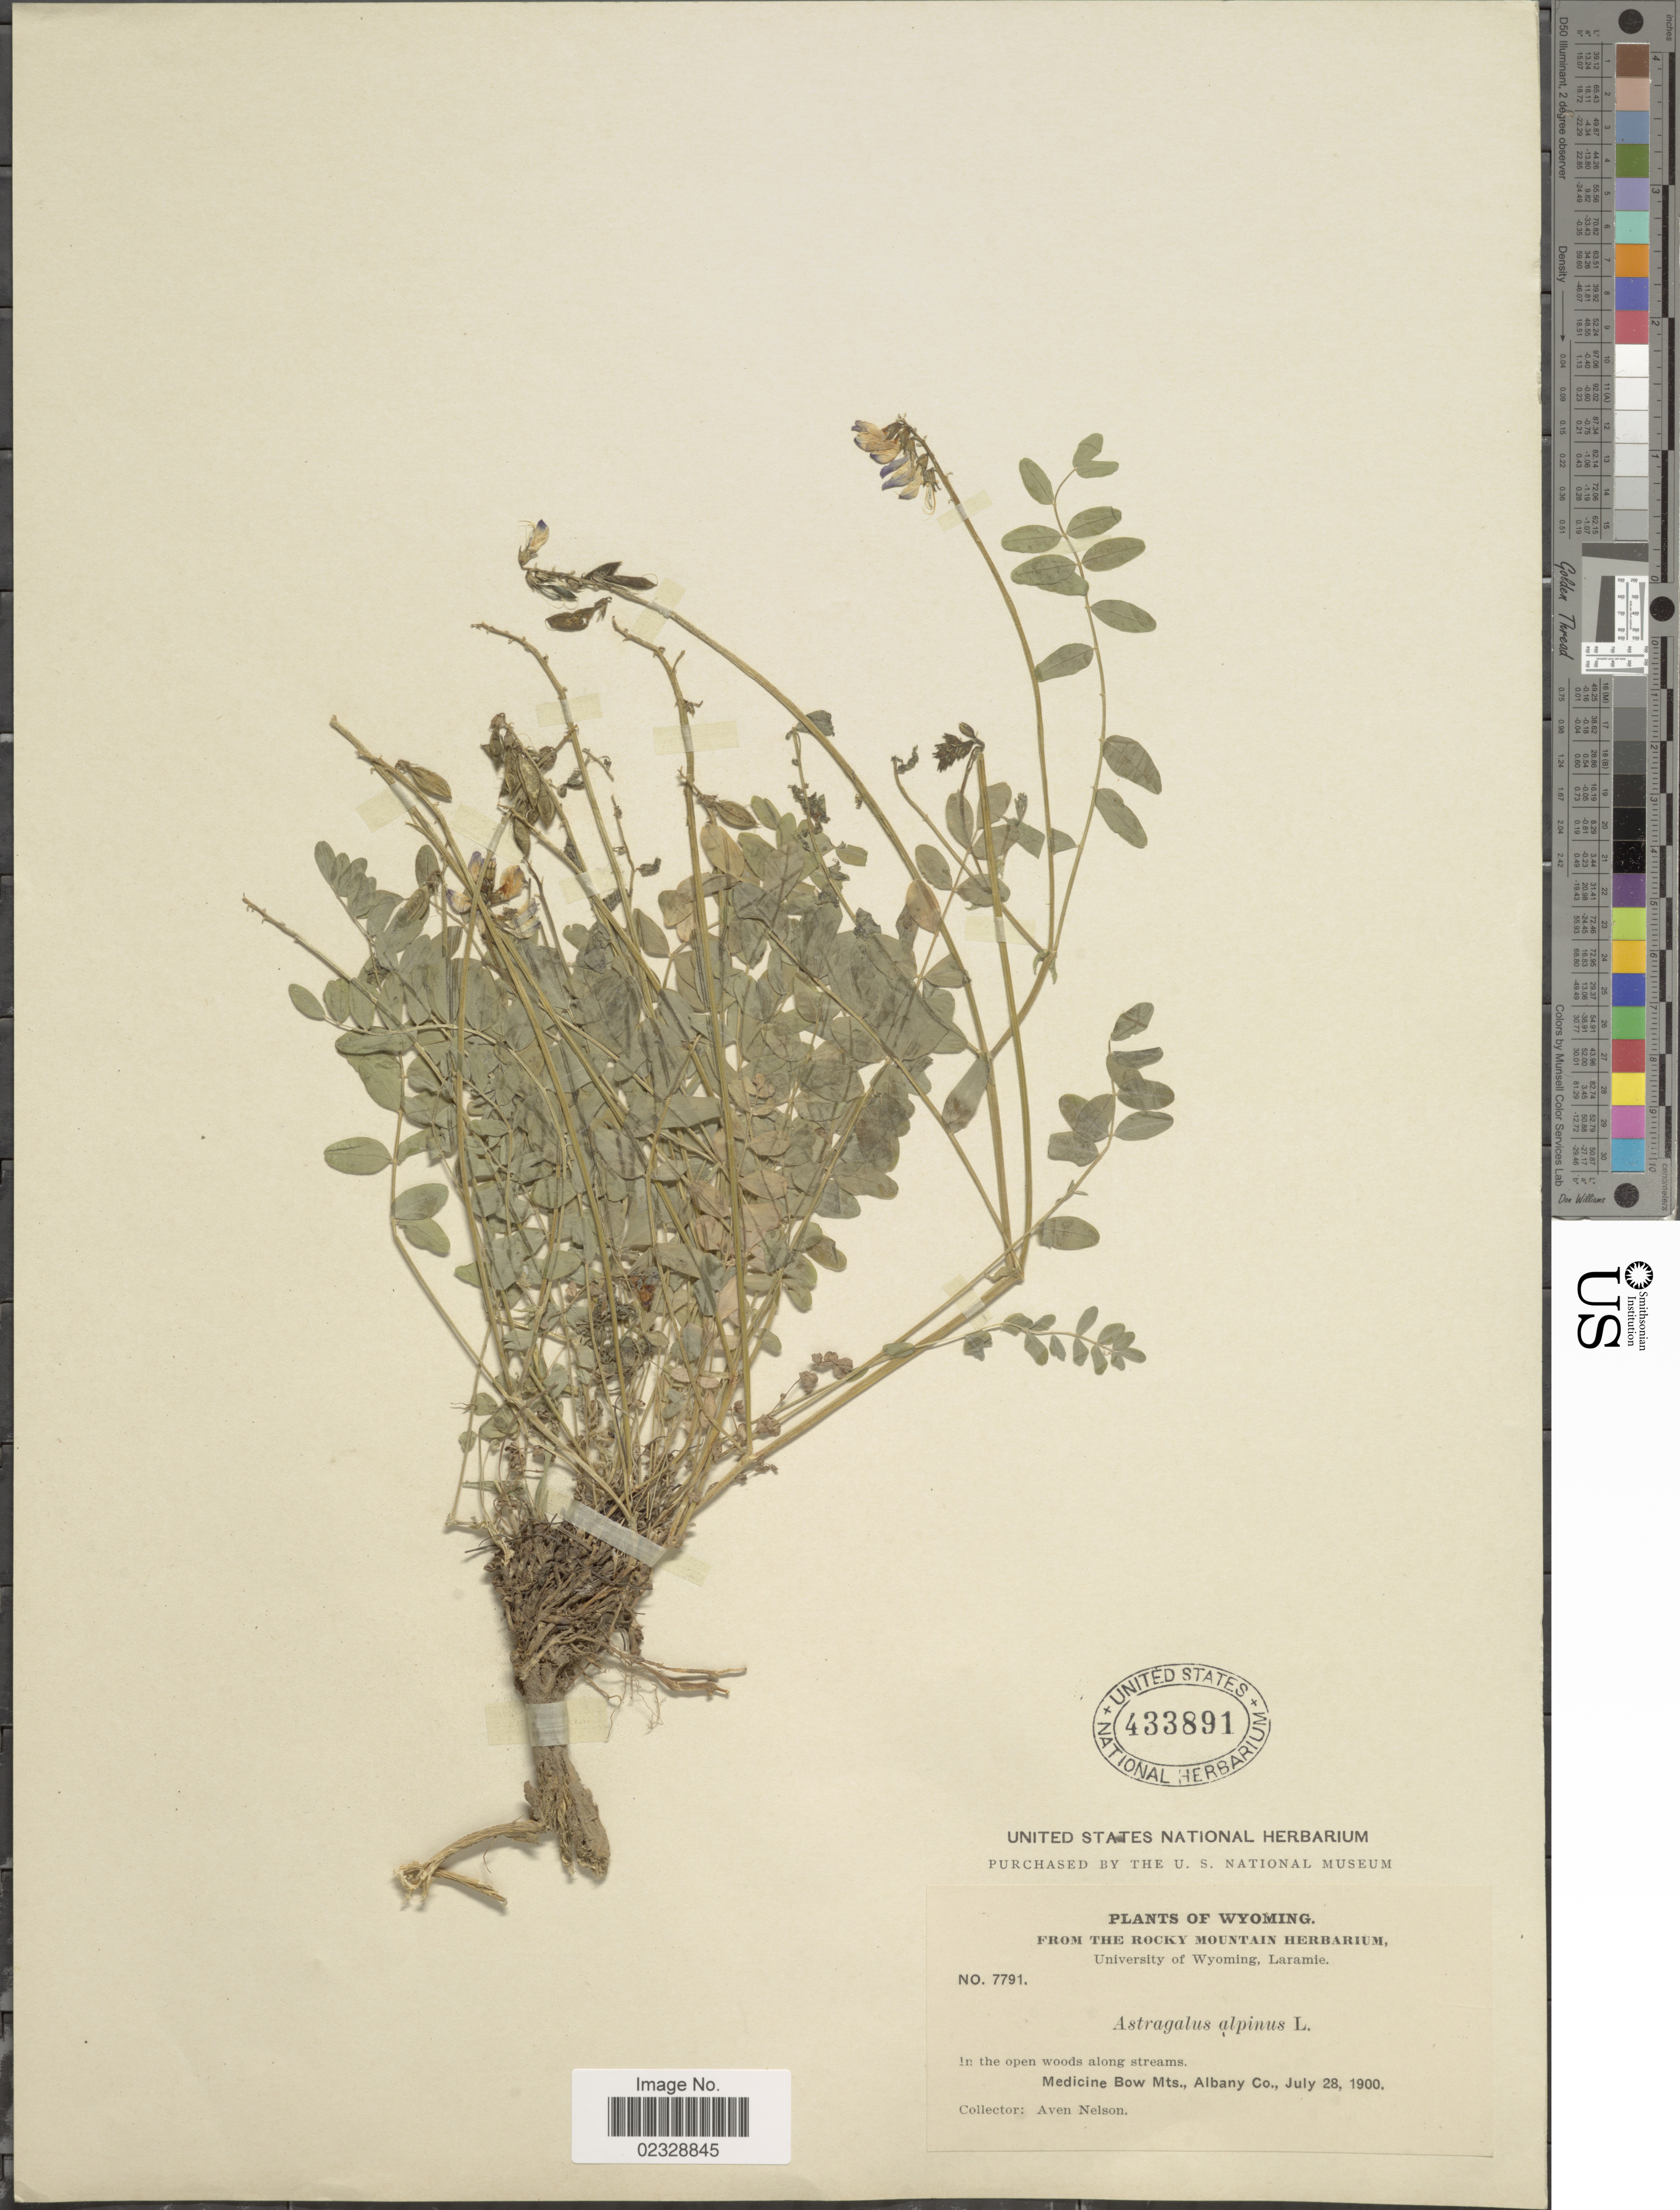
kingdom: Plantae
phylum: Tracheophyta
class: Magnoliopsida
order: Fabales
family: Fabaceae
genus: Astragalus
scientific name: Astragalus alpinus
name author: L.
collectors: A. Nelson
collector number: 7791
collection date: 1900-07-28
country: United States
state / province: Wyoming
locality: Medicine Bow Mts., Albany Co.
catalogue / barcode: US 433891